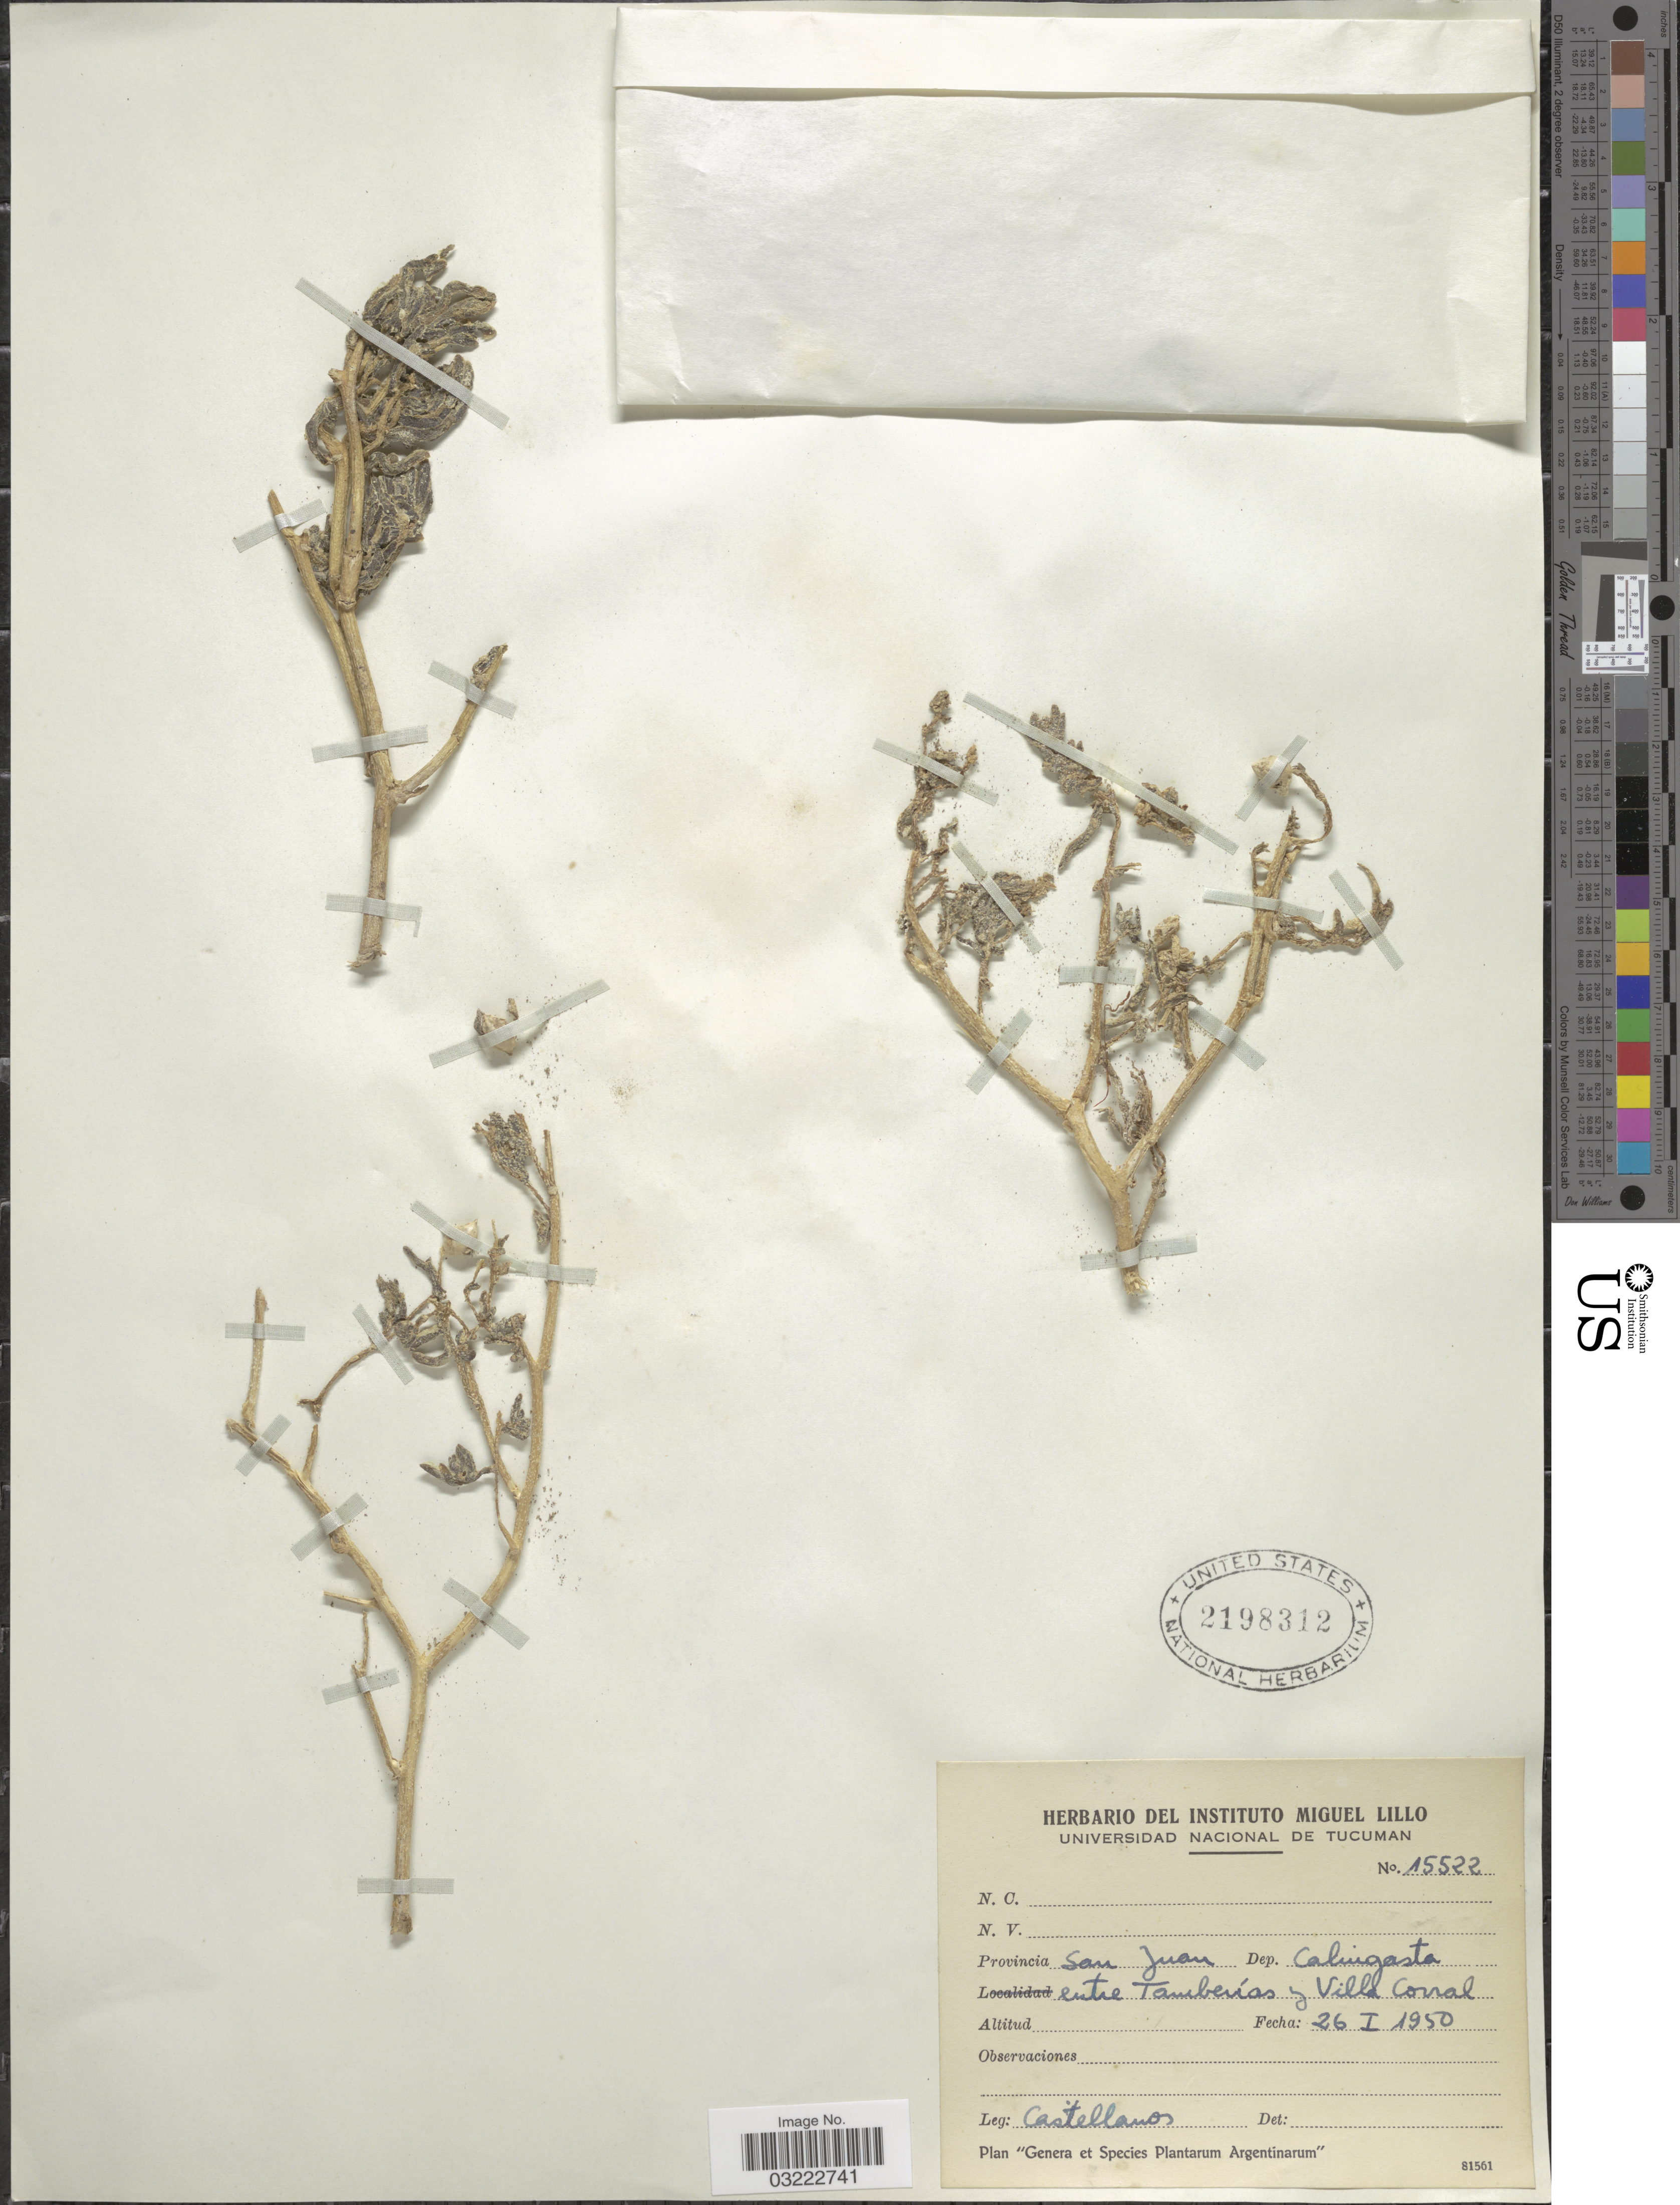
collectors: -- Castellanos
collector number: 15522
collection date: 1950-01-26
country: Argentina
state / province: San Juan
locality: Dep. Calingasta, entre Tamberías y Villa Canal.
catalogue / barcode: US 2198312